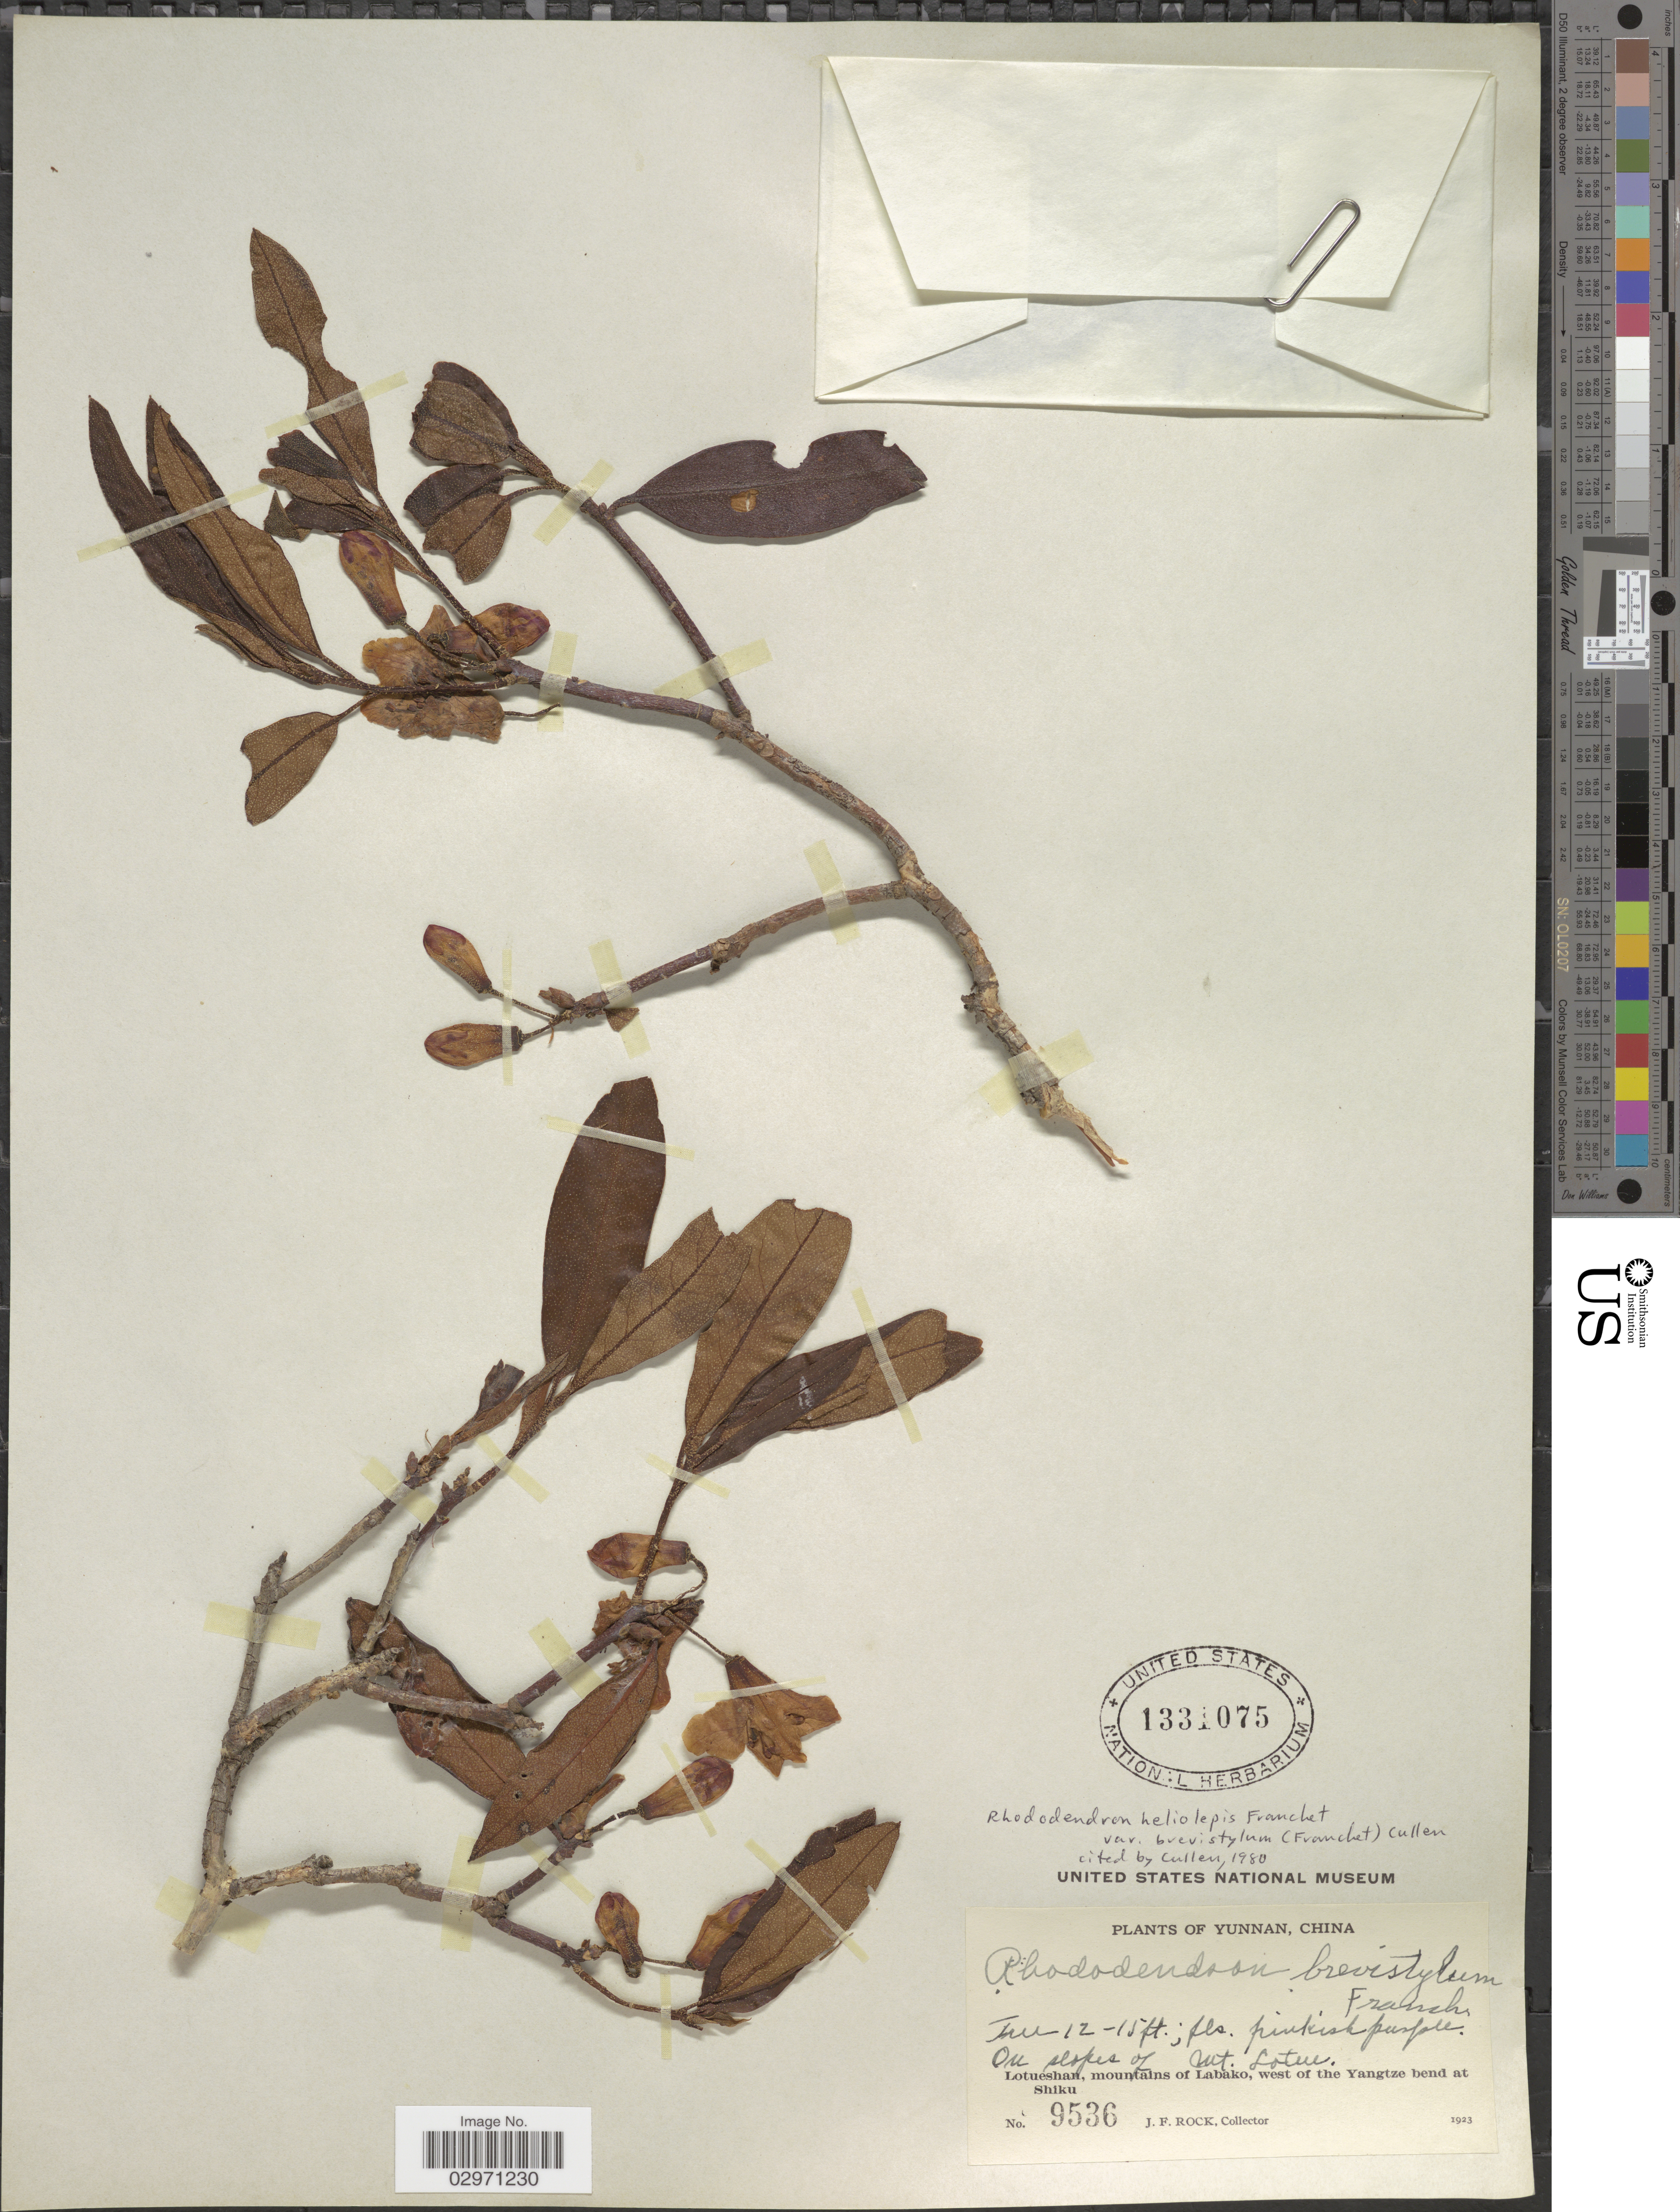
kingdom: Plantae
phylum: Tracheophyta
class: Magnoliopsida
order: Ericales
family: Ericaceae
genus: Rhododendron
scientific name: Rhododendron heliolepis var. brevistylum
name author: (Franch.) Cullen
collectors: J. Rock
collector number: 9536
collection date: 1923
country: China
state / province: Yunnan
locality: On slopes of Mt. Lotue. Lotueshan, mountains of Labako, west of the Yangtze bend at Shiku.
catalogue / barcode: US 1331075